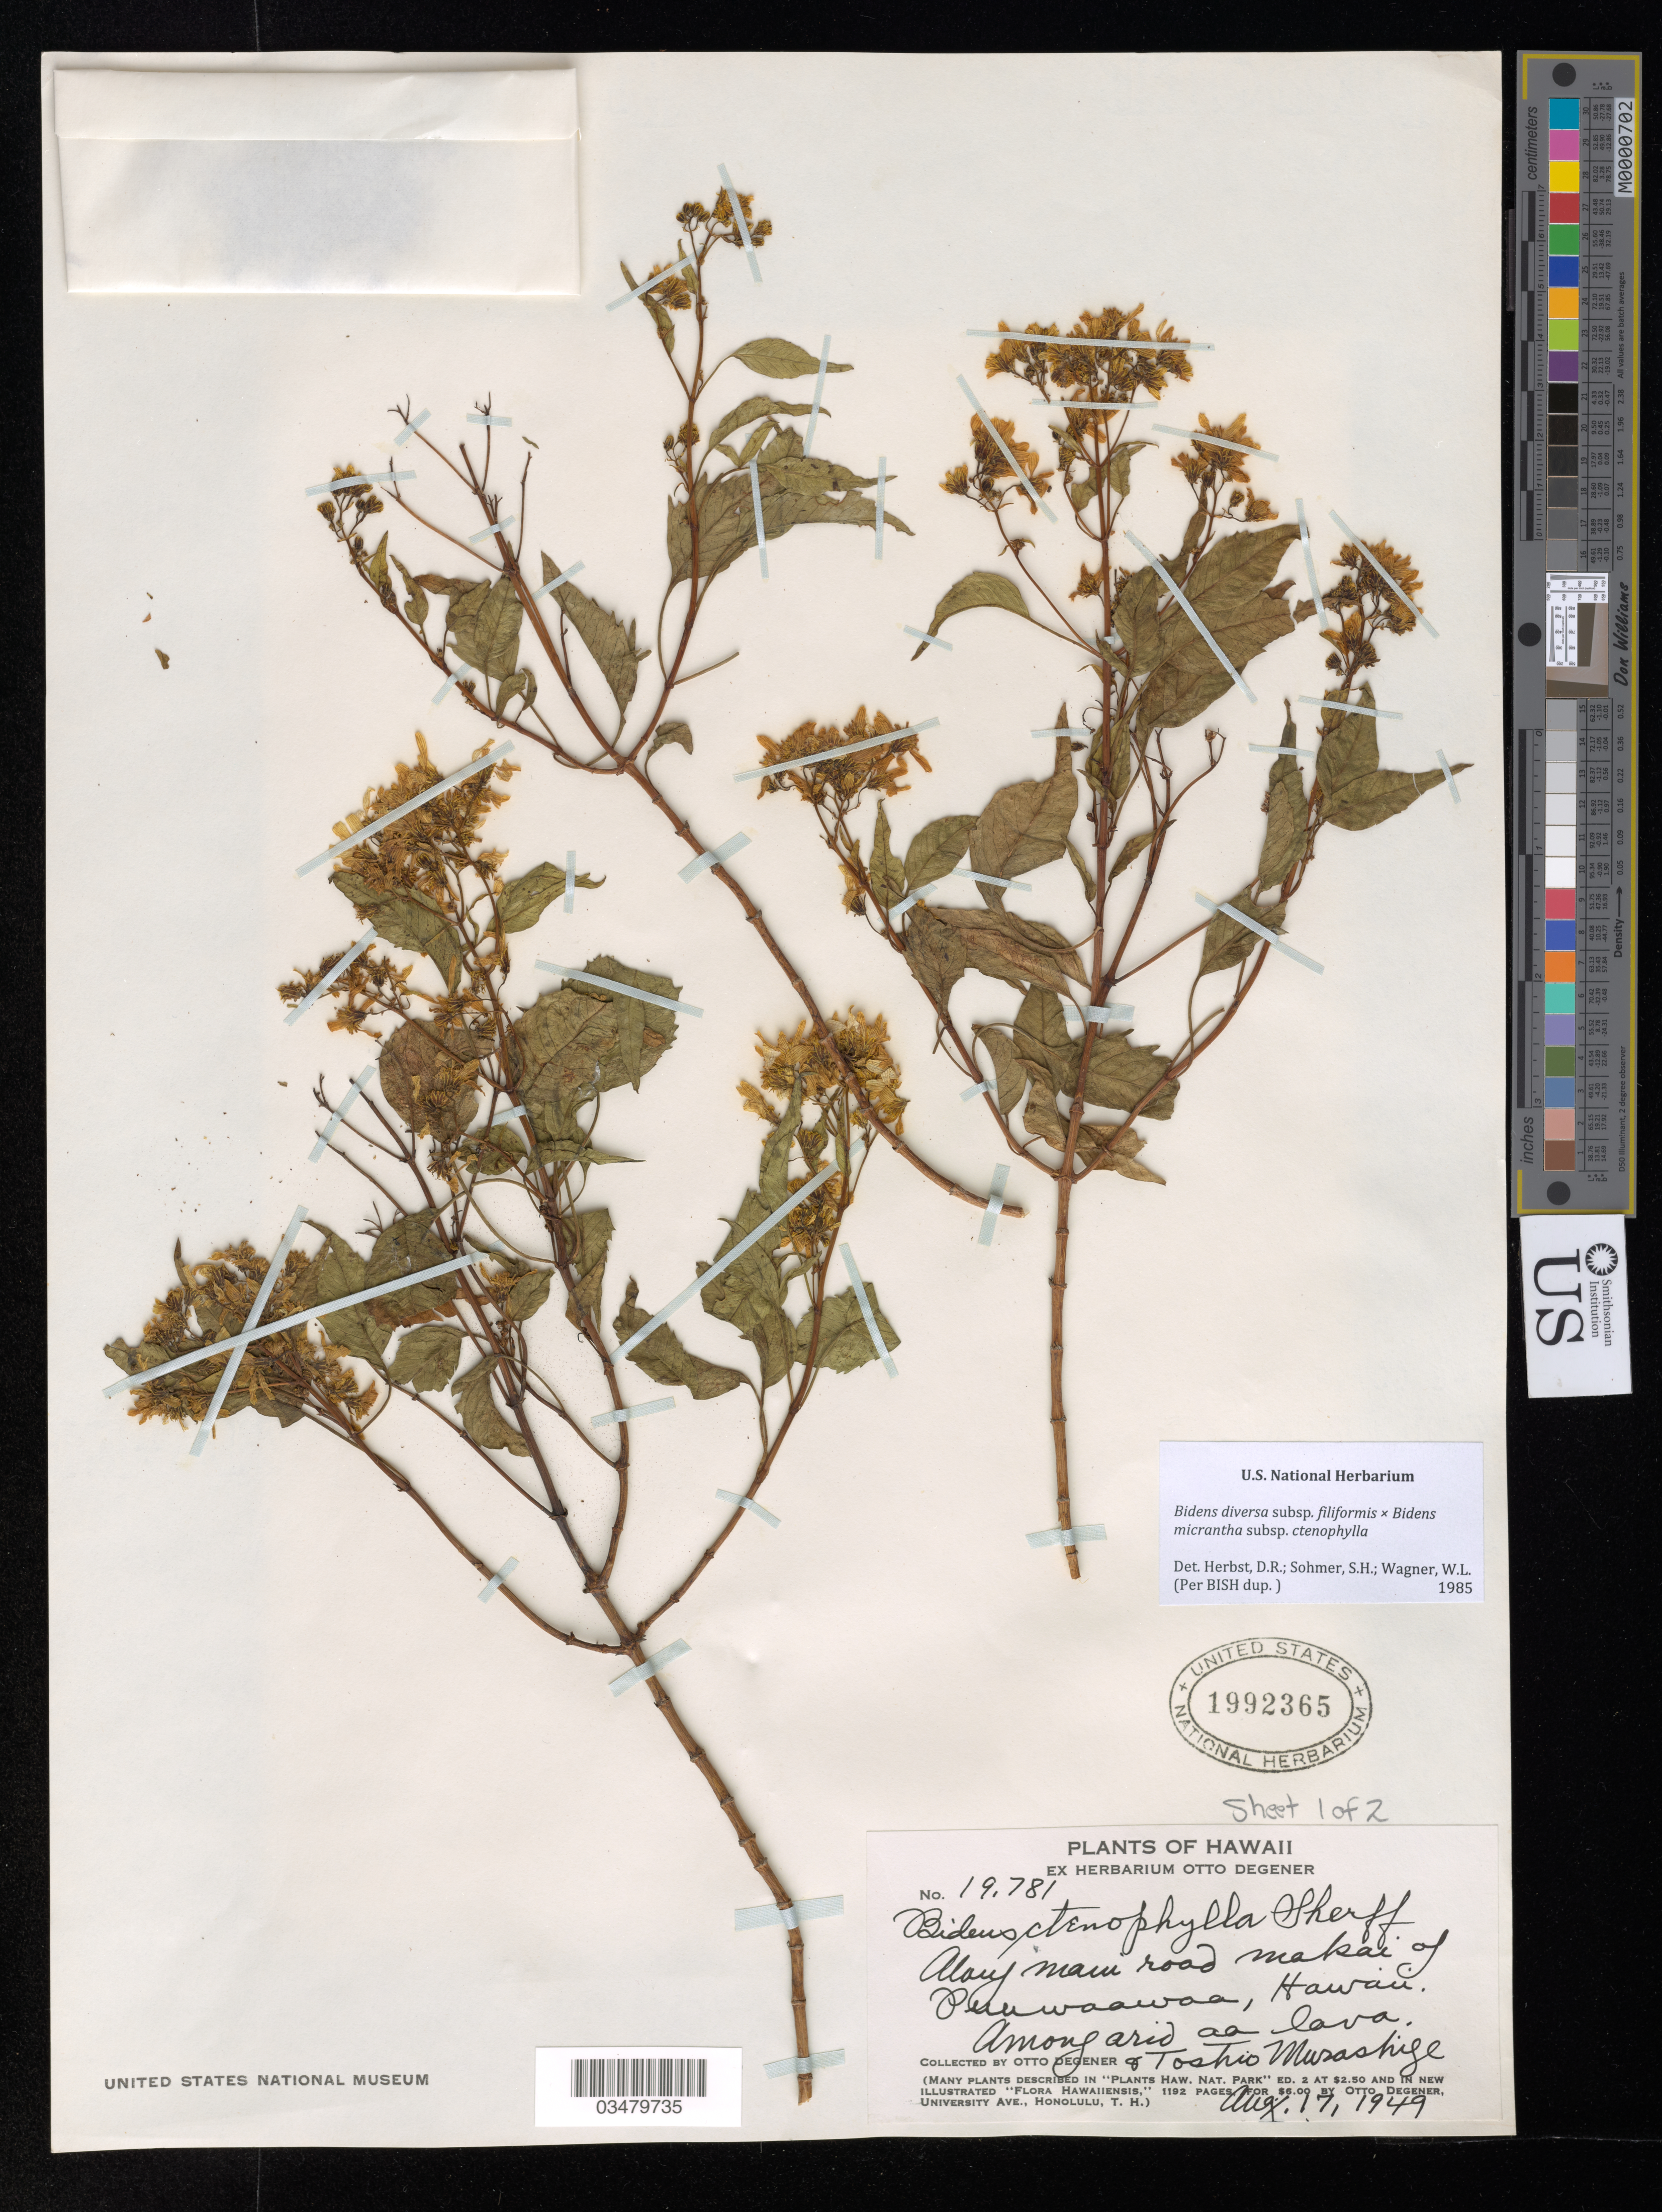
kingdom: Plantae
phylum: Tracheophyta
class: Magnoliopsida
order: Asterales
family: Asteraceae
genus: Bidens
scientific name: Bidens diversa subsp. filiformis x B. micrantha subsp. ctenophylla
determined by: Herbst, D. R.; Sohmer, S. H.; Wagner, W. L.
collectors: O. Degener & T. Murashige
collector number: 19781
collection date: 1949-08-17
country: United States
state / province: Hawaii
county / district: Hawaii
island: Hawaii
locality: Along main road makai of Puu Waawaa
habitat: Roadside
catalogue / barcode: US 1992365